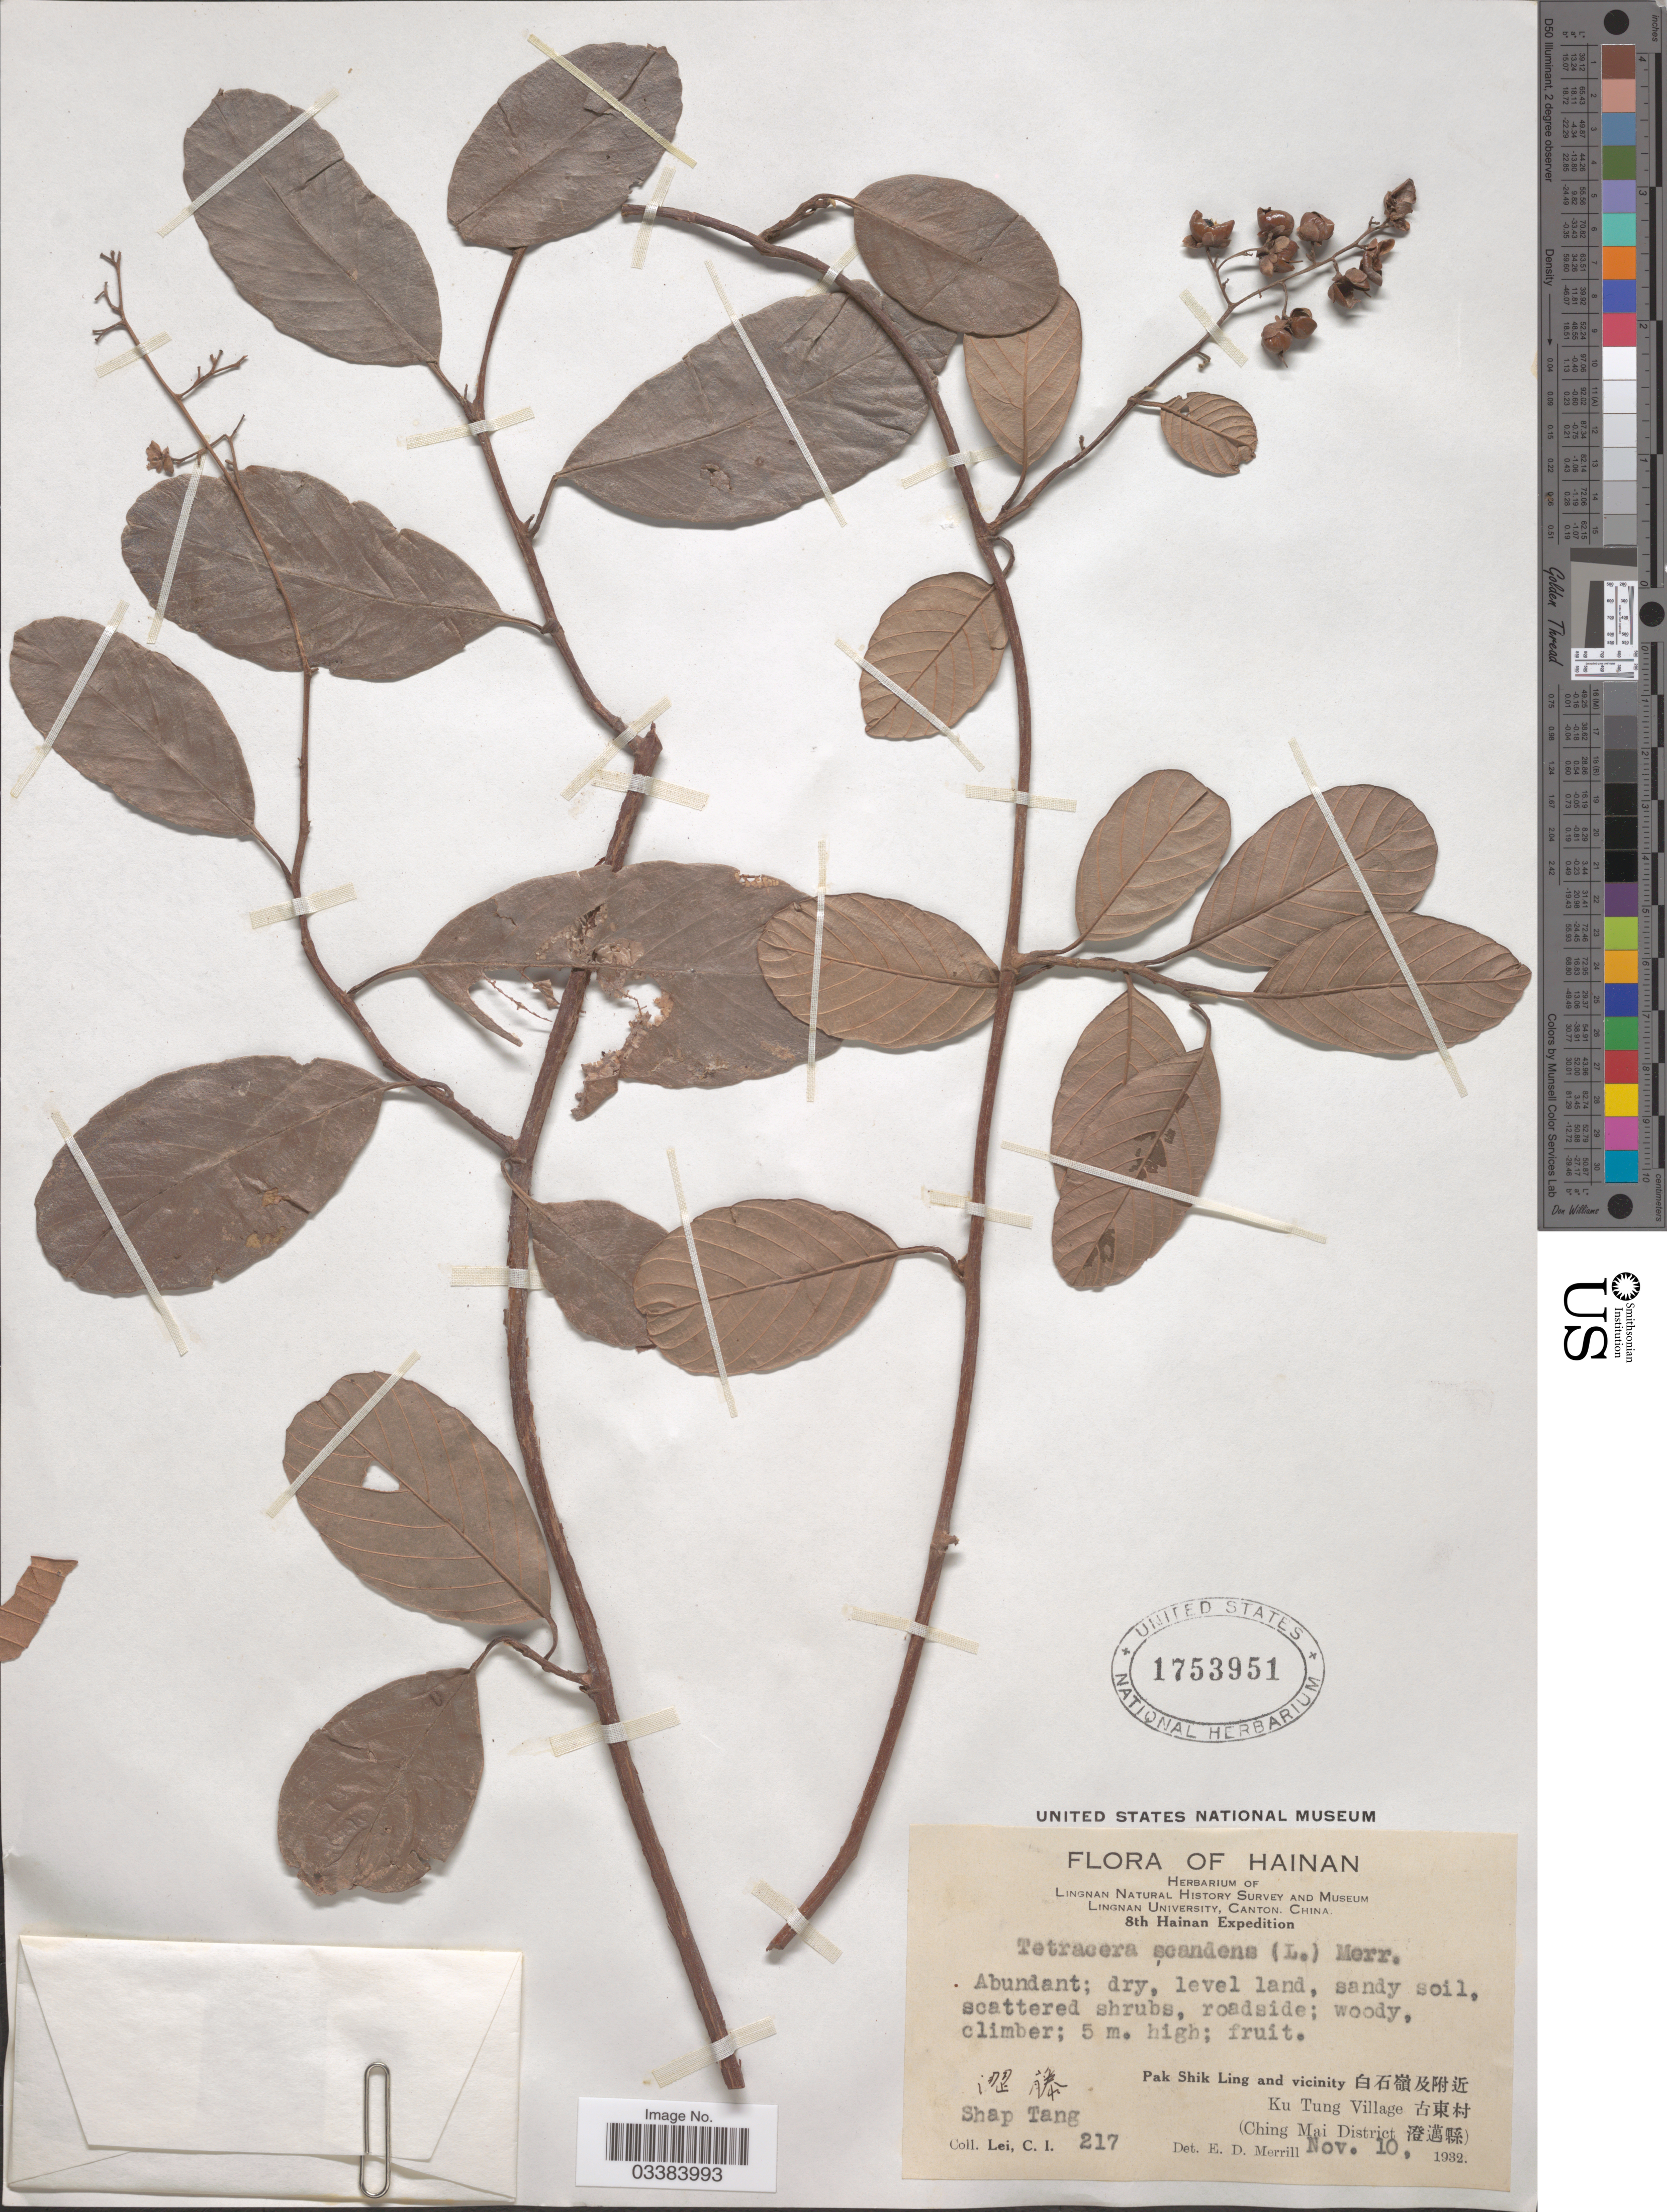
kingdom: Plantae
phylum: Tracheophyta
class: Magnoliopsida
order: Dilleniales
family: Dilleniaceae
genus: Tetracera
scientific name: Tetracera scandens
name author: (L.) Merr.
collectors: C. I. Lei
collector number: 217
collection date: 1932-11-10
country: China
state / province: Hainan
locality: Shap Tang[unsure placement]. Pak Shik Ling and vicinity . Ku Tung Village (Ching Mai District).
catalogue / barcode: US 1753951